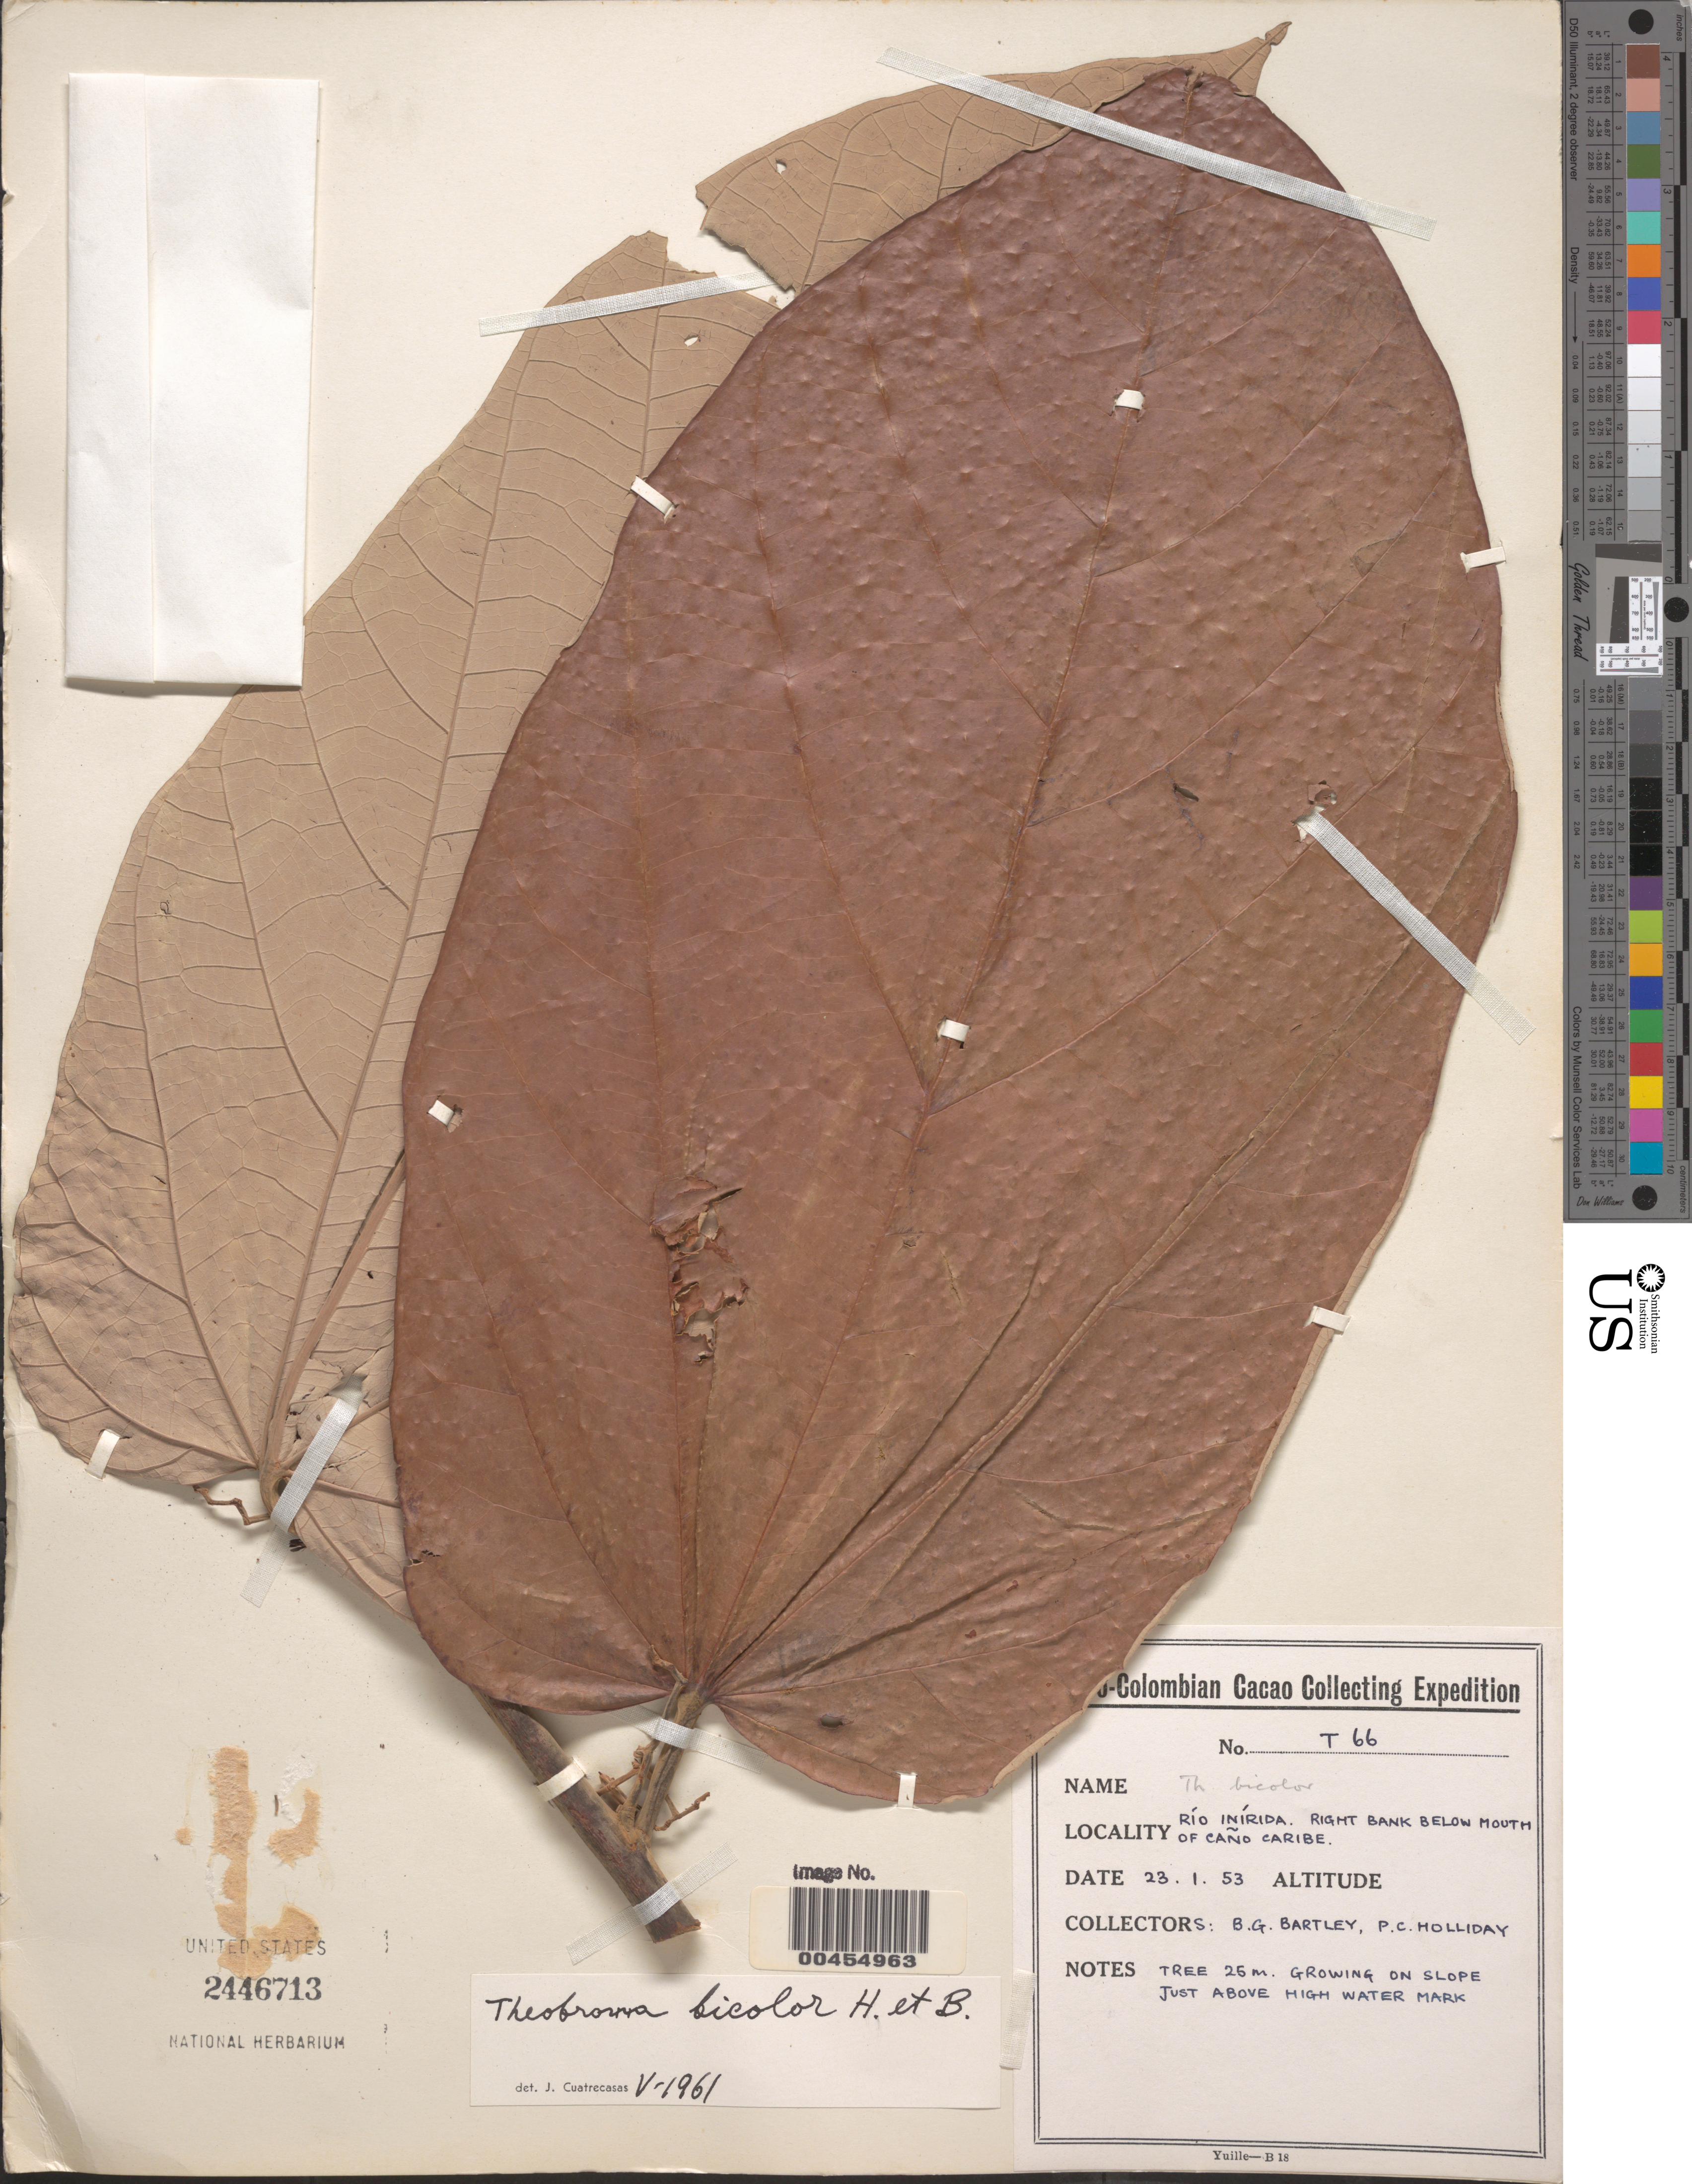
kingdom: Plantae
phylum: Tracheophyta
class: Magnoliopsida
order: Malvales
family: Malvaceae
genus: Theobroma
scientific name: Theobroma bicolor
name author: Bonpl.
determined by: Dorr, L. J., (BOT), Smithsonian Institution - National Museum of Natural History (UNITED STATES)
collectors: B. Bartley & P. C. Holliday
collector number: T66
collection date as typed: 23 Jan 1953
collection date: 1953-01-23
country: Colombia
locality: Río Inírida. Right bank below mouth of Caño Caribe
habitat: on slope just above the high water mark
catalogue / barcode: US 2446713